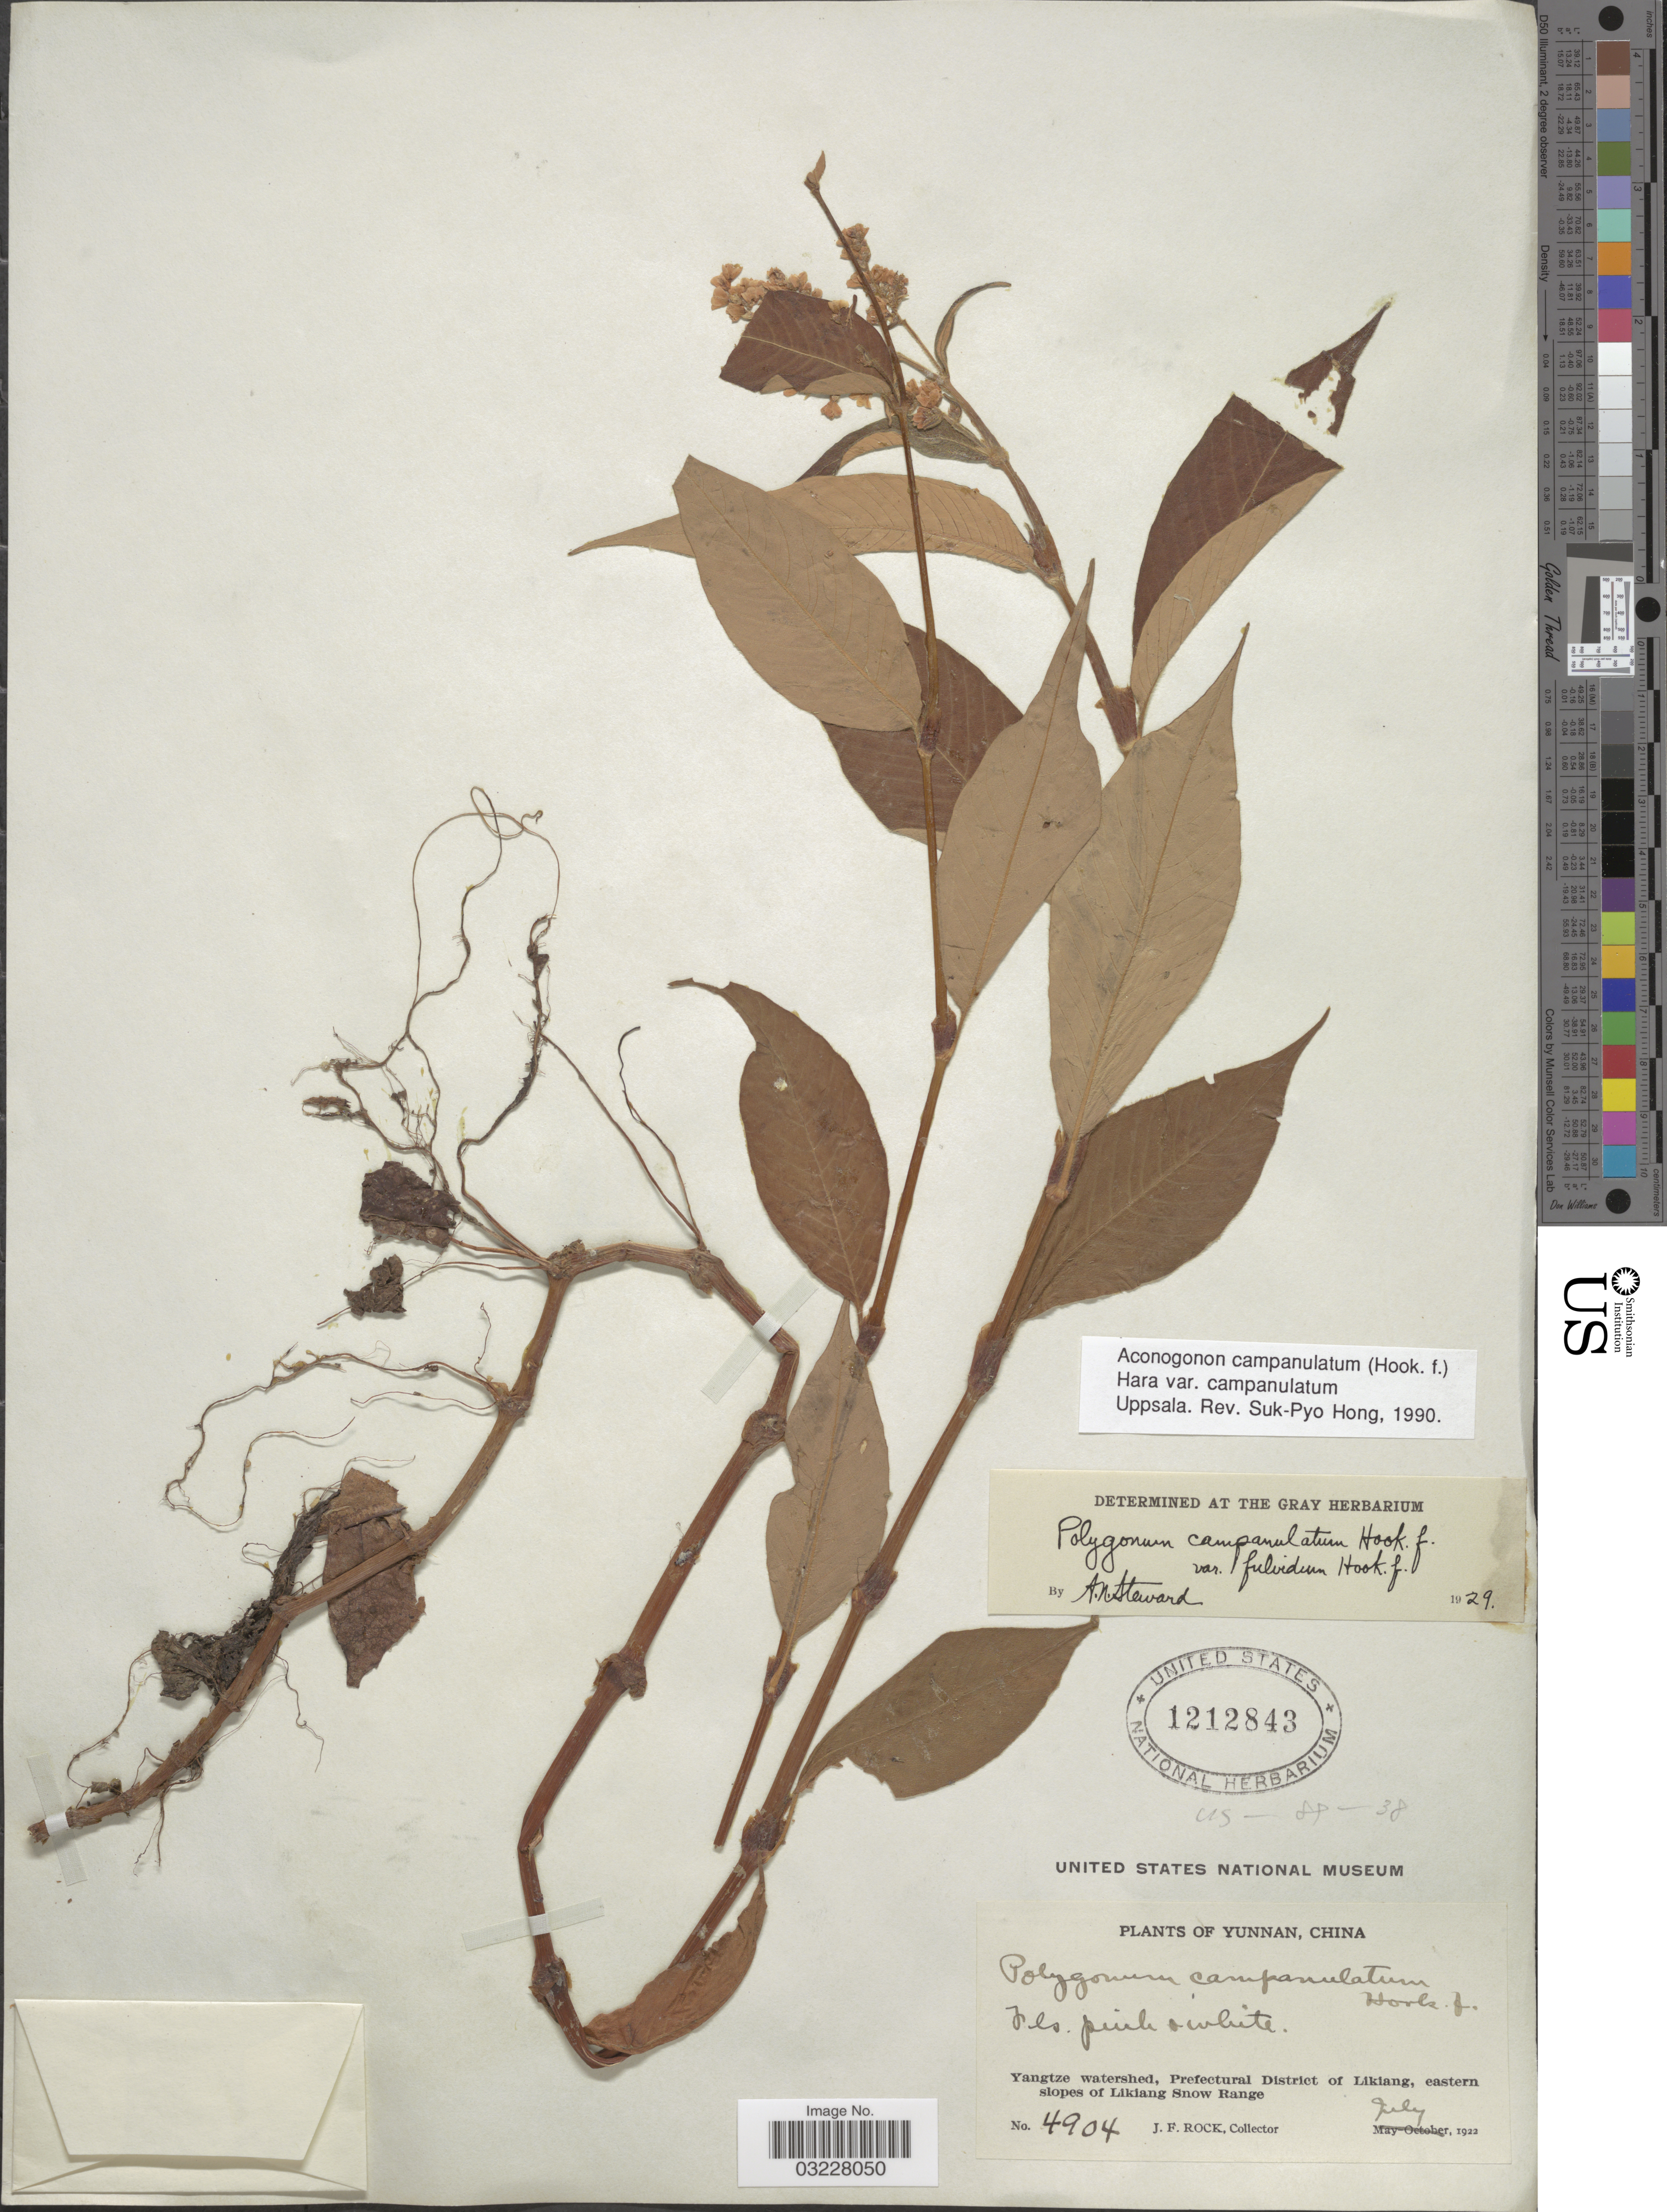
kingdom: Plantae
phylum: Tracheophyta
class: Magnoliopsida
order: Caryophyllales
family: Polygonaceae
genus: Koenigia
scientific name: Koenigia campanulata var. campanulata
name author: (Hook. f.) T.M. Schust. & Reveal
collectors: J. Rock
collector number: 4904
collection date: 1922-07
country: China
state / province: Yunnan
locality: Yangtze watershed, Prefectural District of Likiang, eastern slopes of Likiang Snow Range.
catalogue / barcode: US 1212843